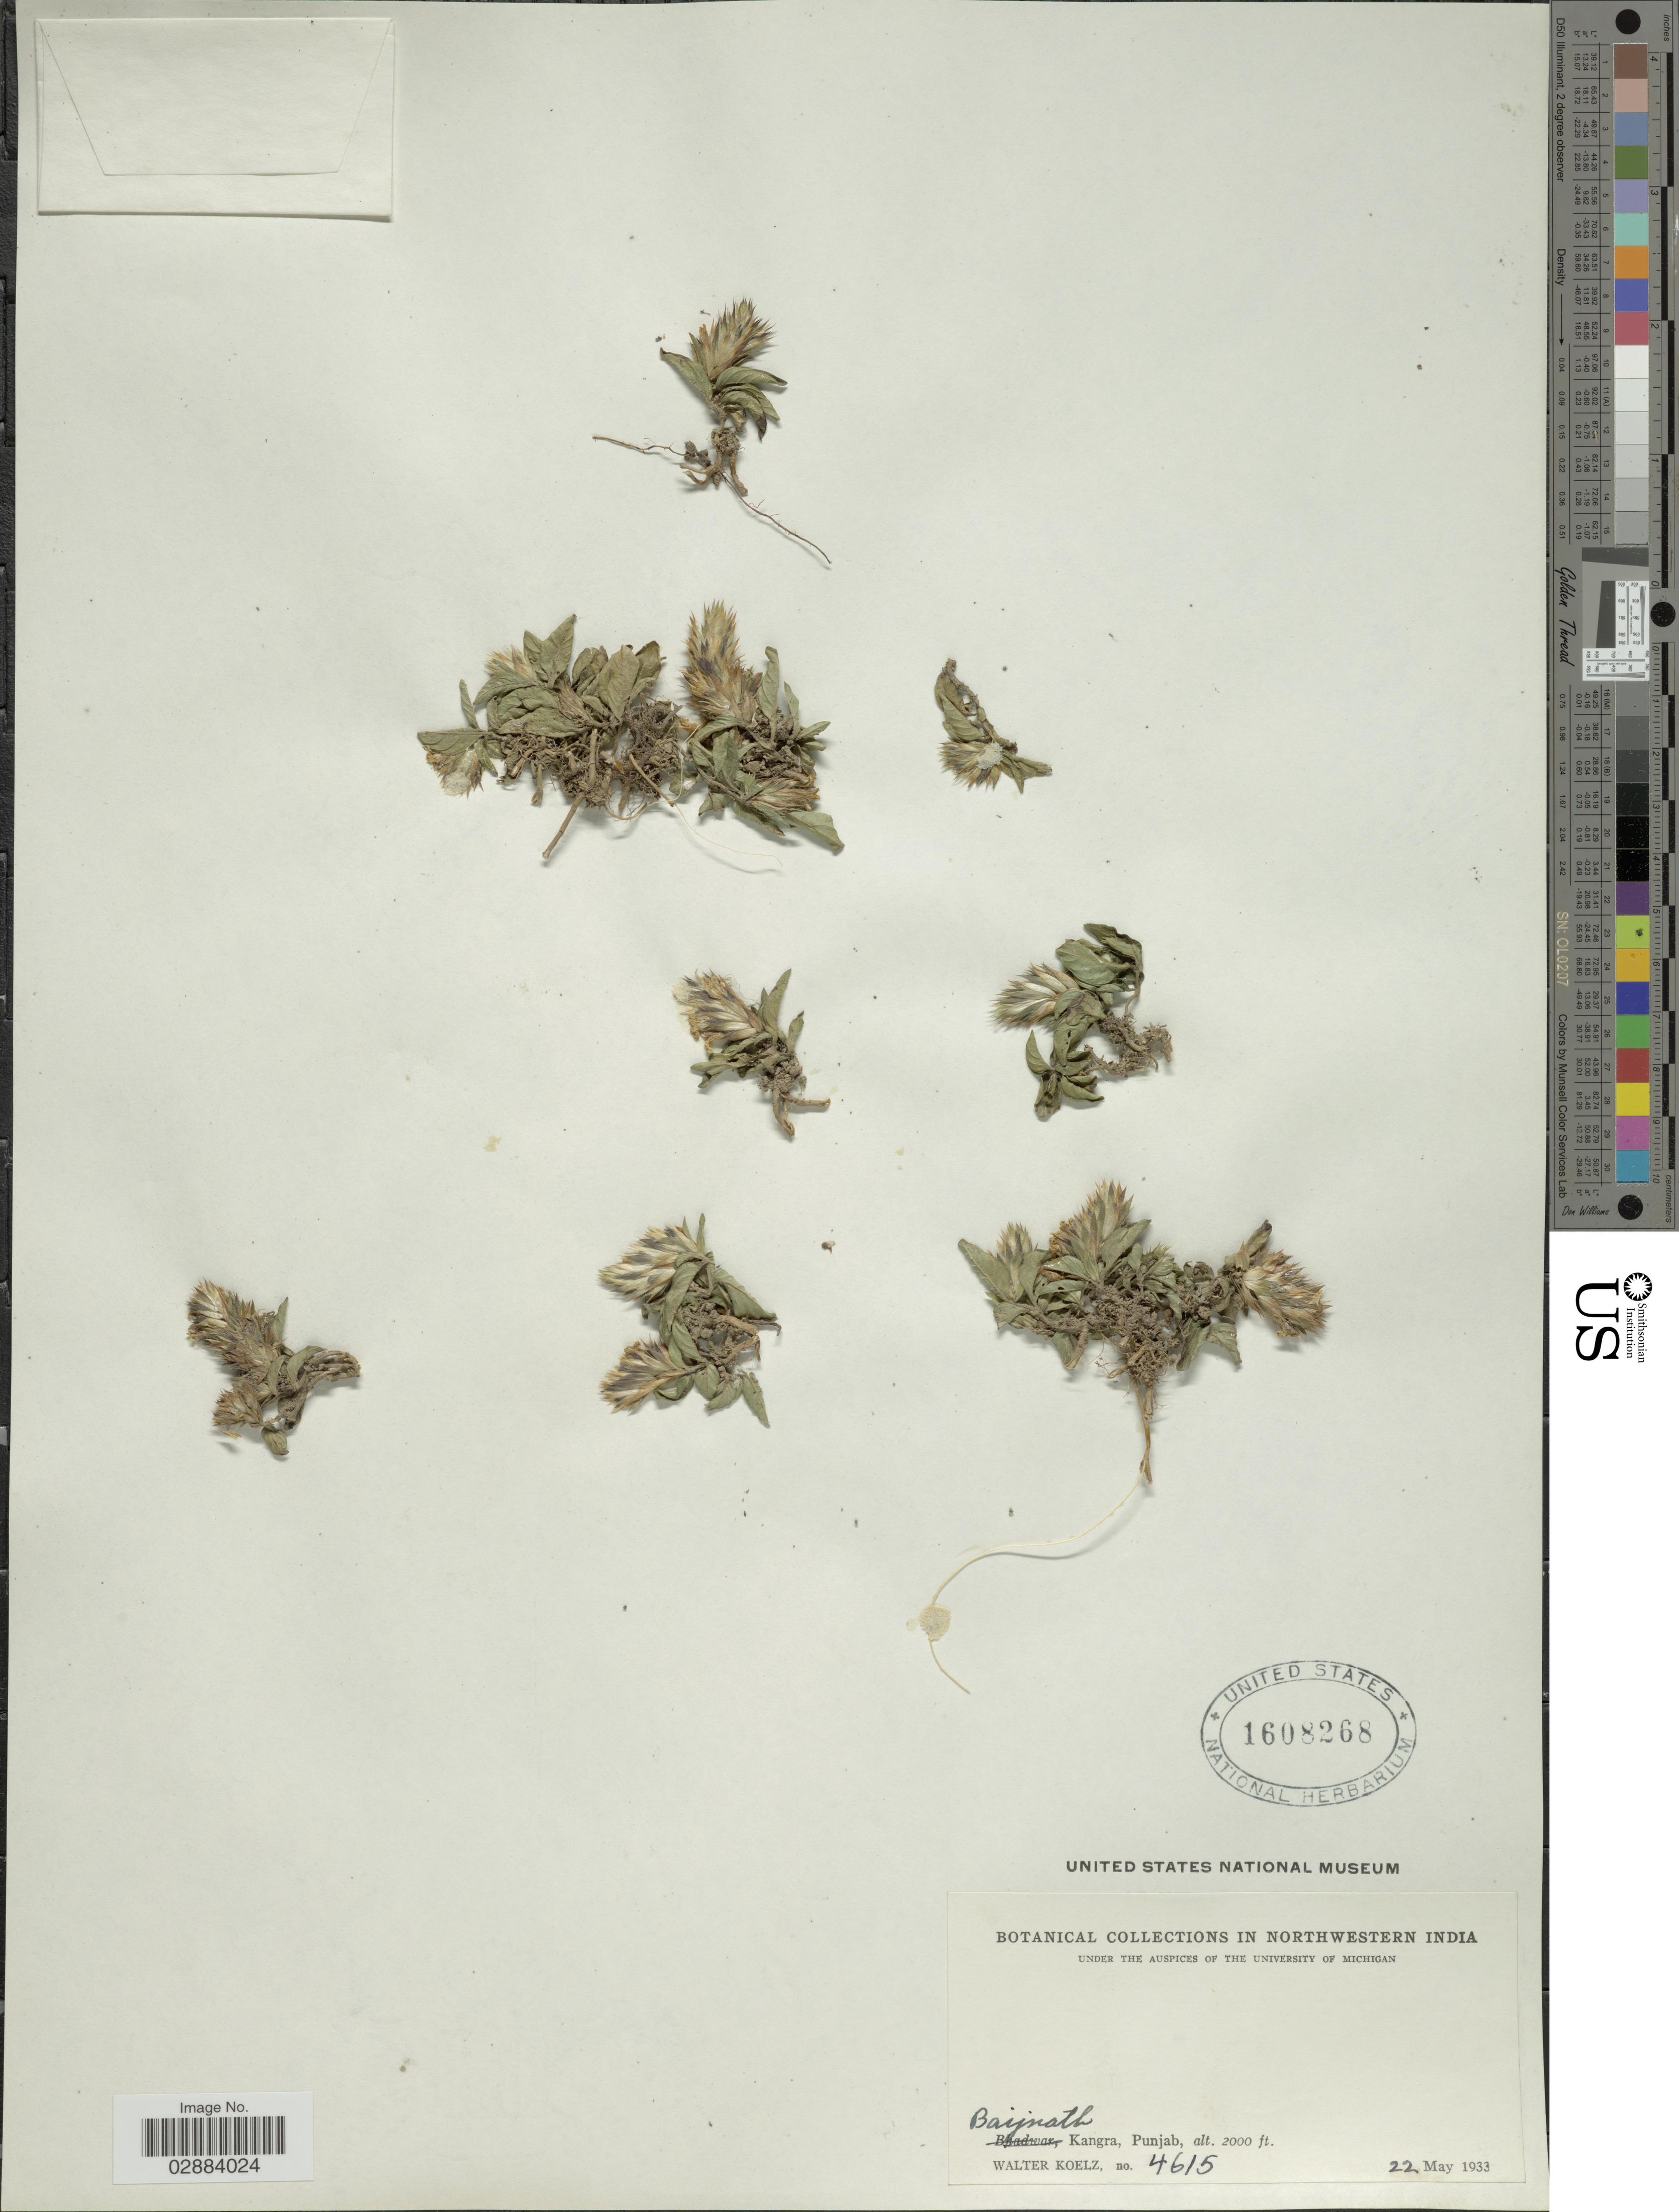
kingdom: Plantae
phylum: Tracheophyta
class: Magnoliopsida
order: Lamiales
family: Acanthaceae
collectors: W. N. Koelz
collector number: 4615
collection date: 1933-05-22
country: India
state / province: Punjab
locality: Northwestern India. Baijnath, Kangra, Punjab.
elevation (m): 610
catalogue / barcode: US 1608268